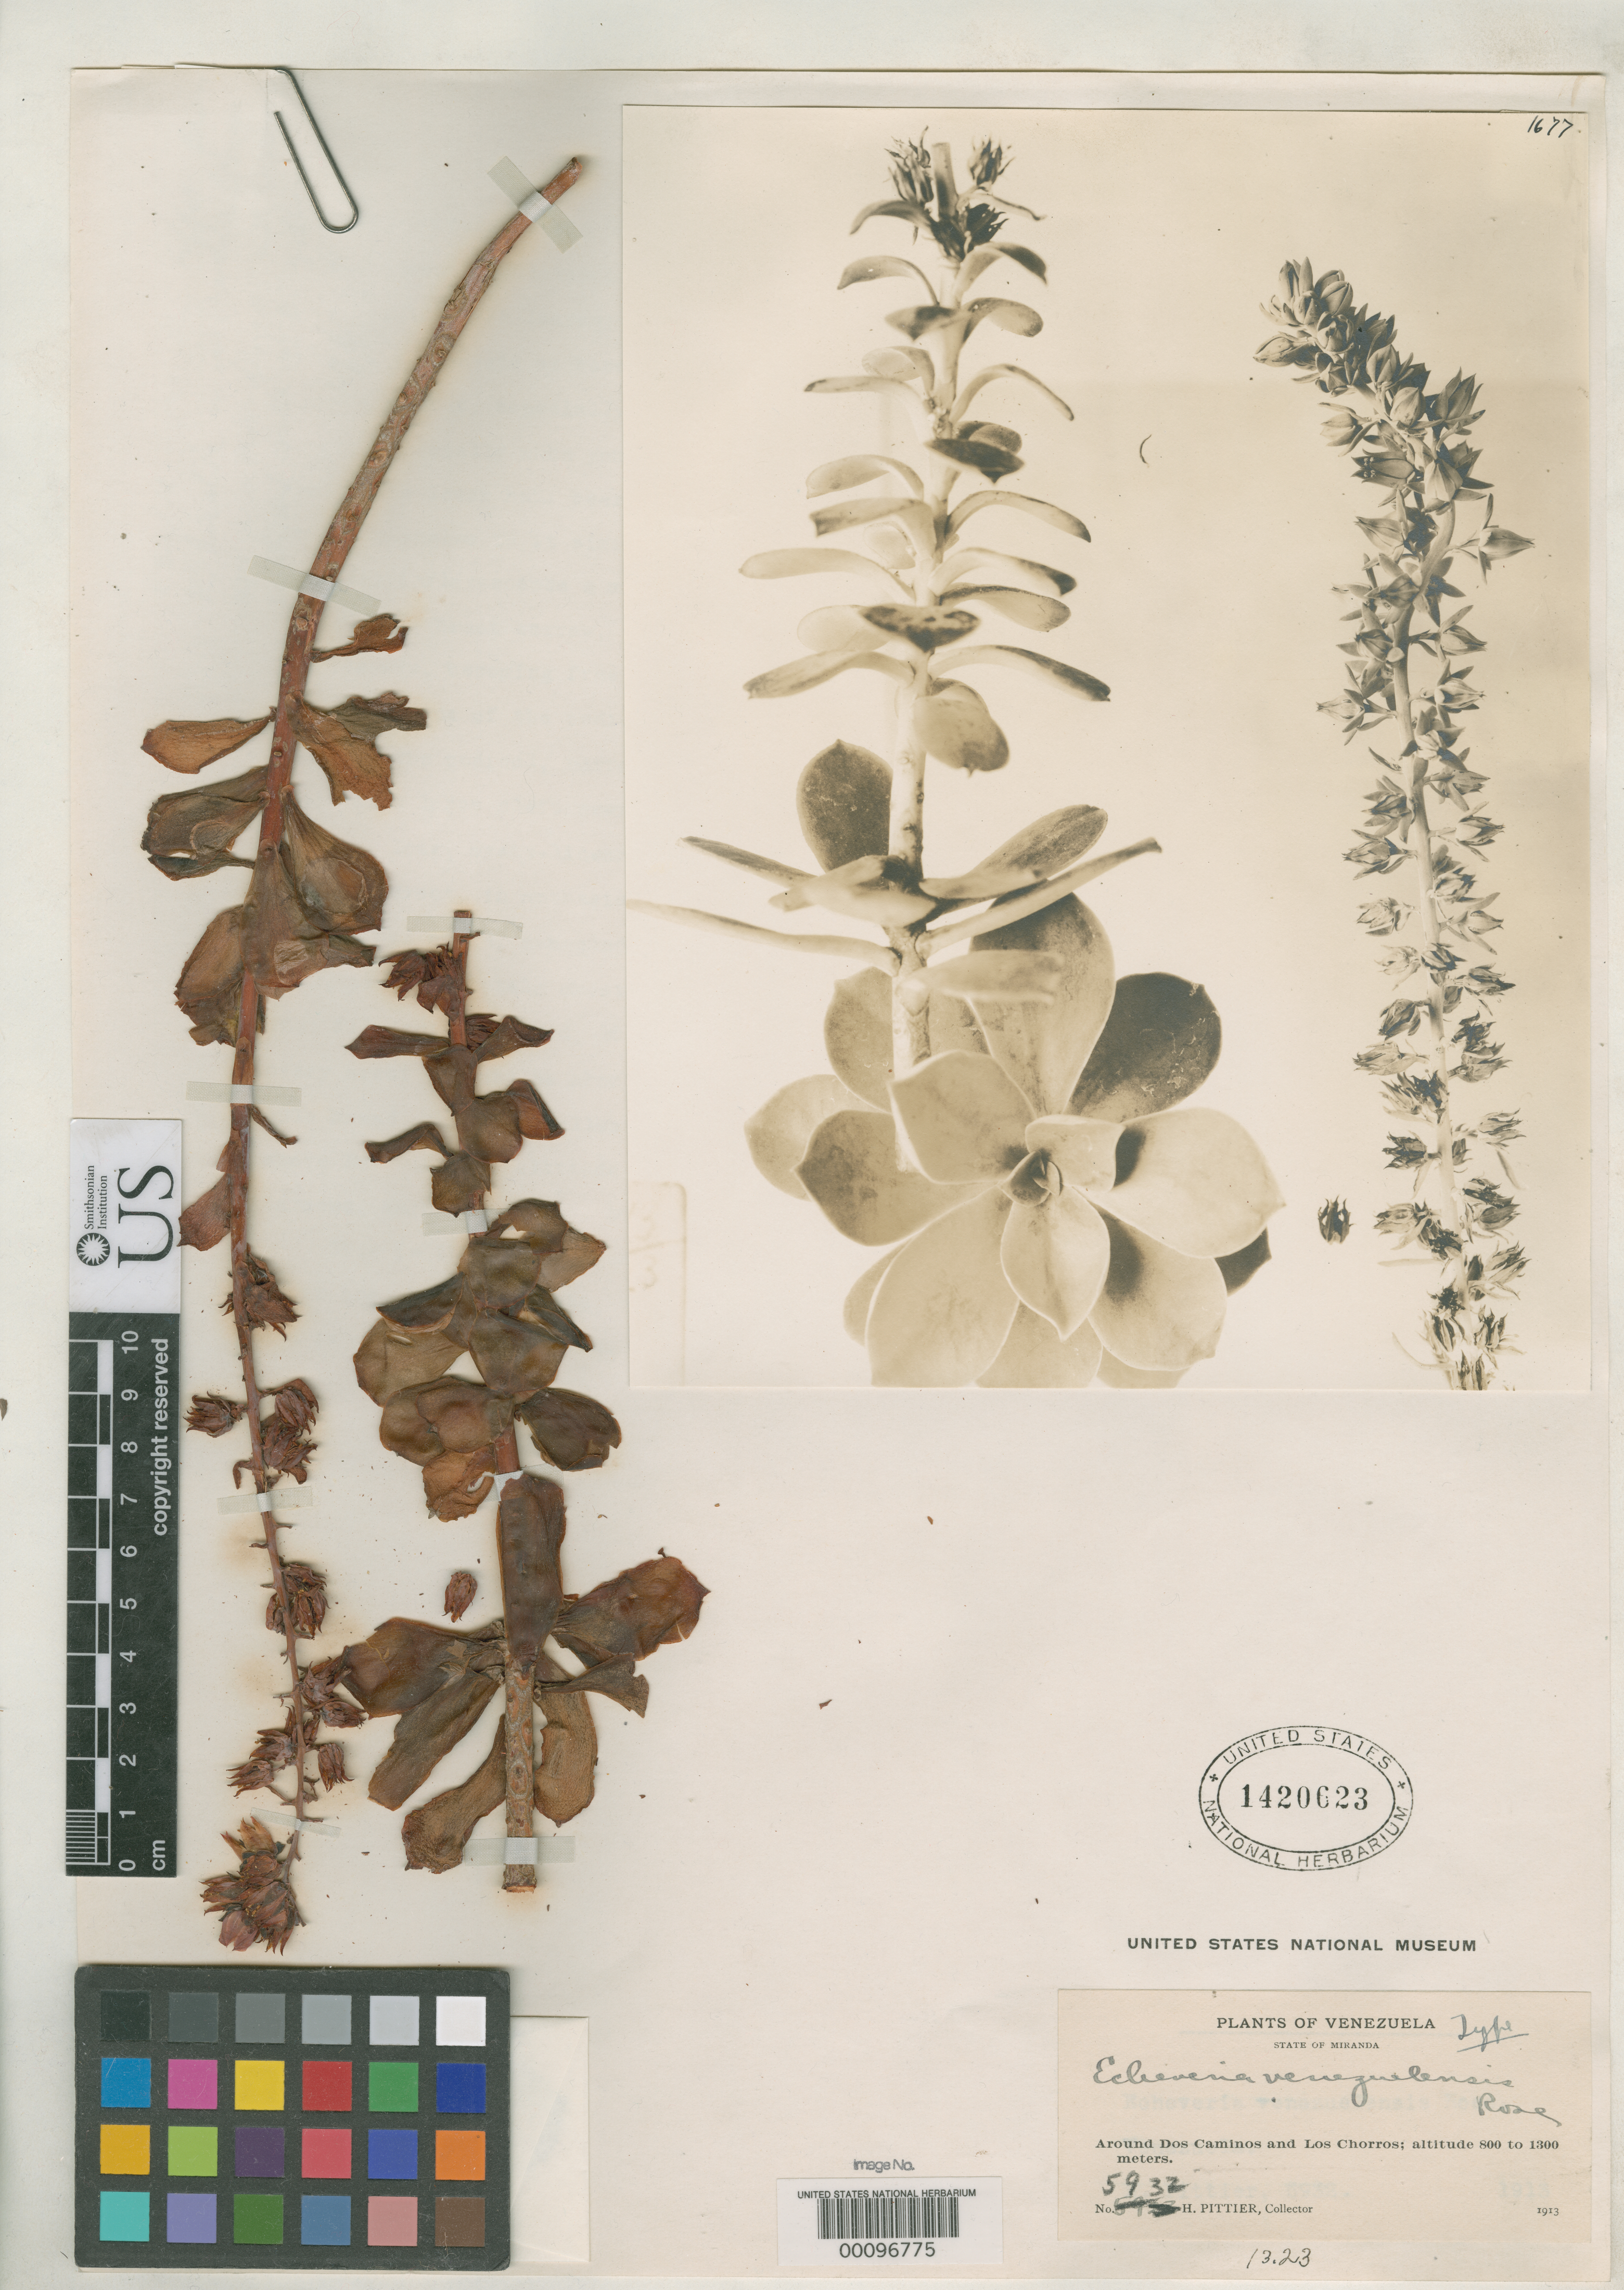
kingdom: Plantae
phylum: Tracheophyta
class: Magnoliopsida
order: Saxifragales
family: Crassulaceae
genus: Echeveria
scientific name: Echeveria venezuelensis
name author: Rose in L.H. Bailey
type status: Holotype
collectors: H. F. Pittier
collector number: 5932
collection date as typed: Mar 1913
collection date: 1913-03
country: Venezuela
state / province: Miranda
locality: Around dos Caminos and Los Chorros.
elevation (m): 800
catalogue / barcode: US 1420623